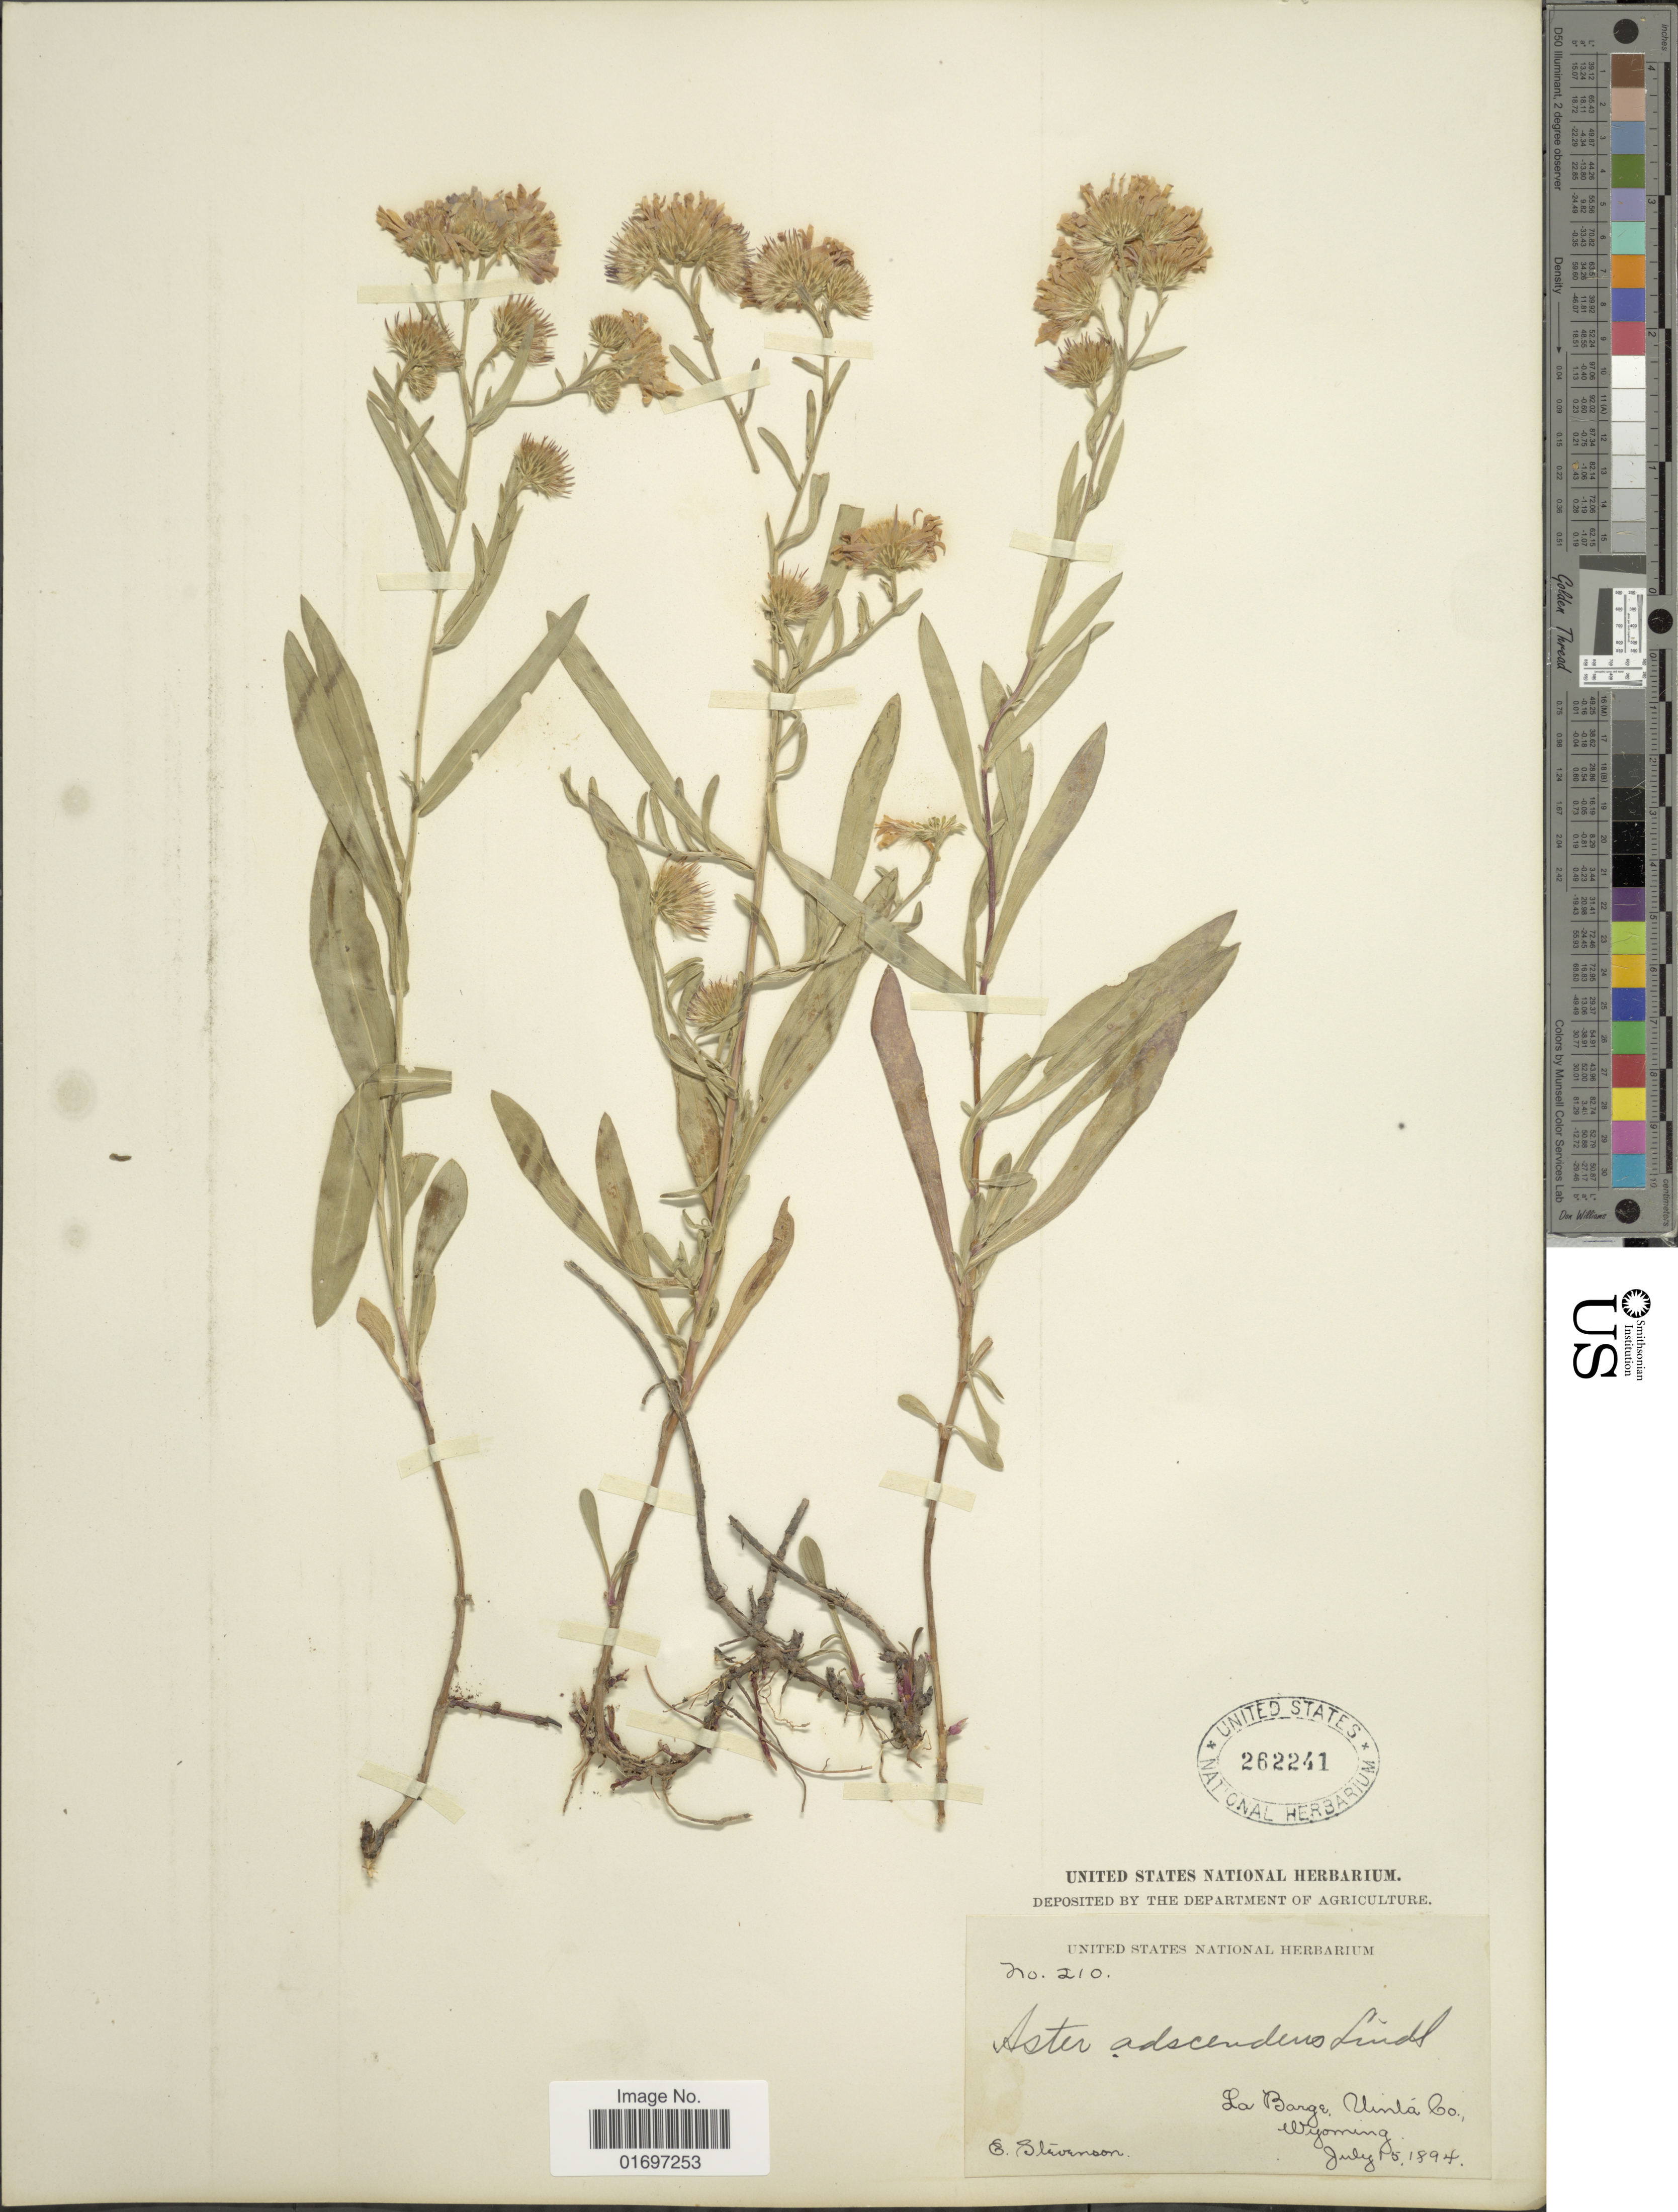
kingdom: Plantae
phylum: Tracheophyta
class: Magnoliopsida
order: Asterales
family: Asteraceae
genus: Symphyotrichum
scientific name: Symphyotrichum ascendens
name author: (Lindl.) G.L. Nesom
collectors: E. Stevenson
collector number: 210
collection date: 1894-07-15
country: United States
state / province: Wyoming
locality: La Barge, Uinta Co.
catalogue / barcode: US 262241